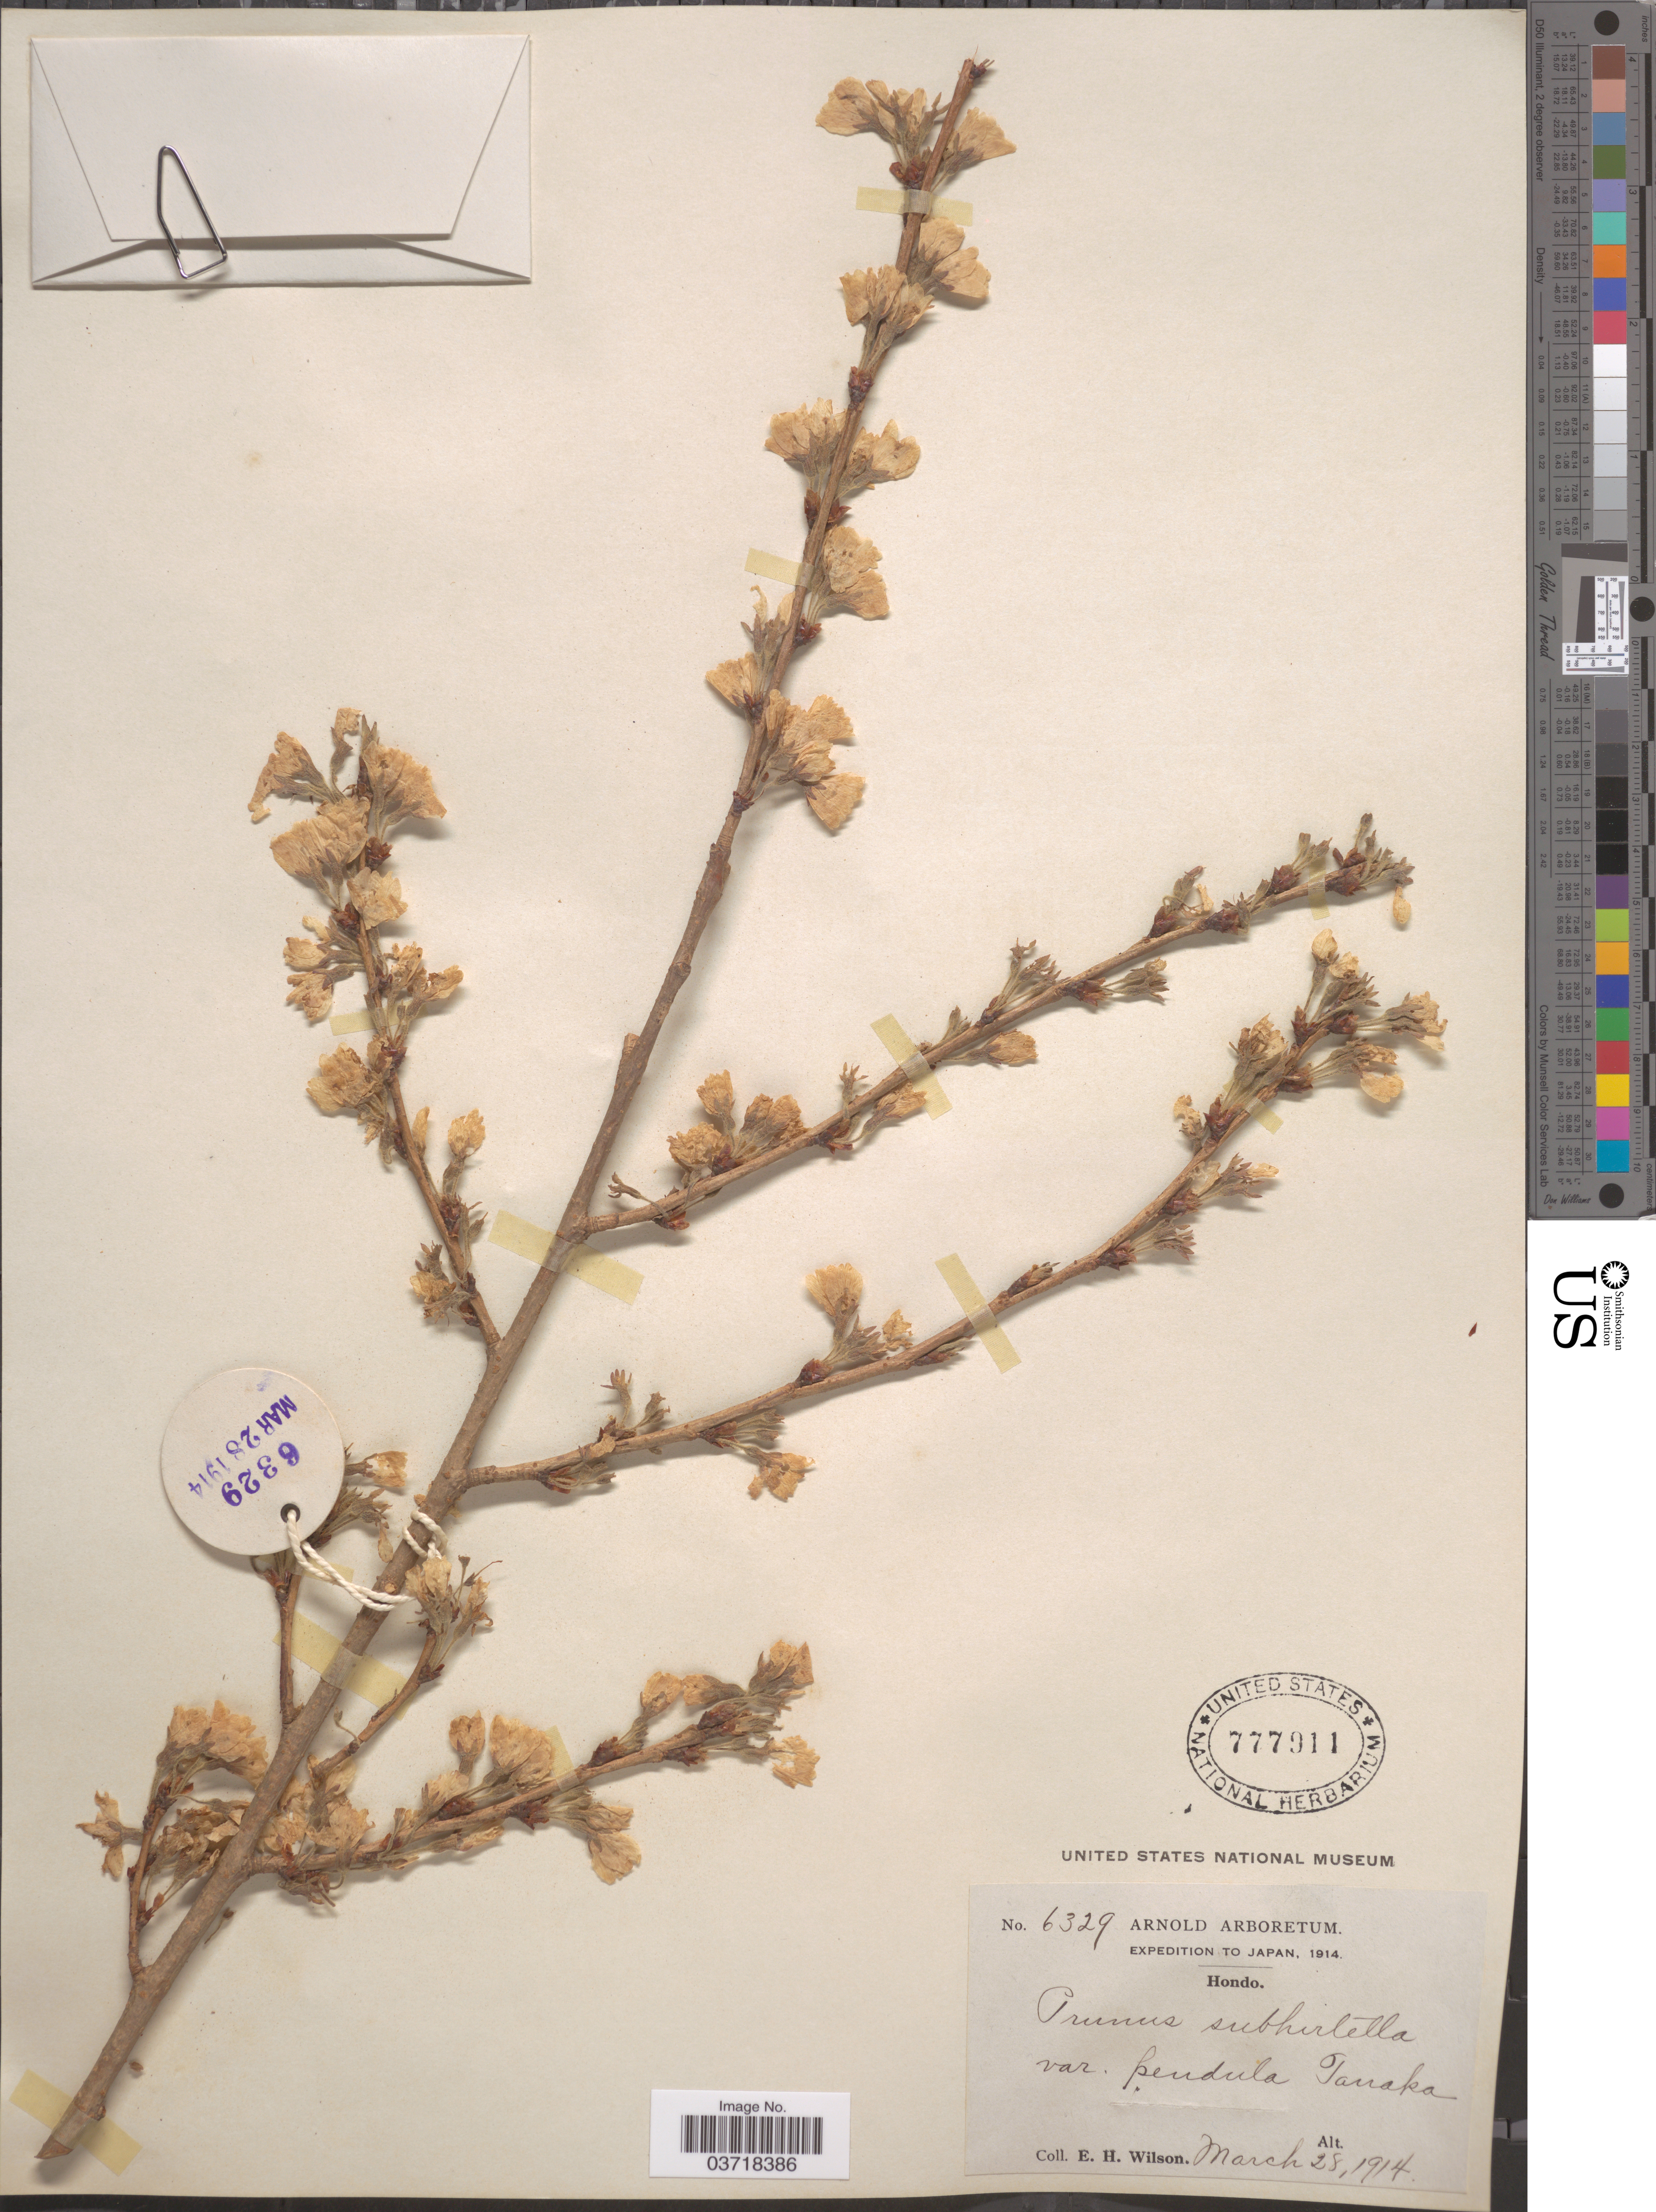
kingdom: Plantae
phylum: Tracheophyta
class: Magnoliopsida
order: Rosales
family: Rosaceae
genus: Prunus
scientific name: Prunus subhirtella var. pendula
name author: Tanaka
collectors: E. Wilson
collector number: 6329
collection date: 1914-03-28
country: Japan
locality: Hondo.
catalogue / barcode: US 777911